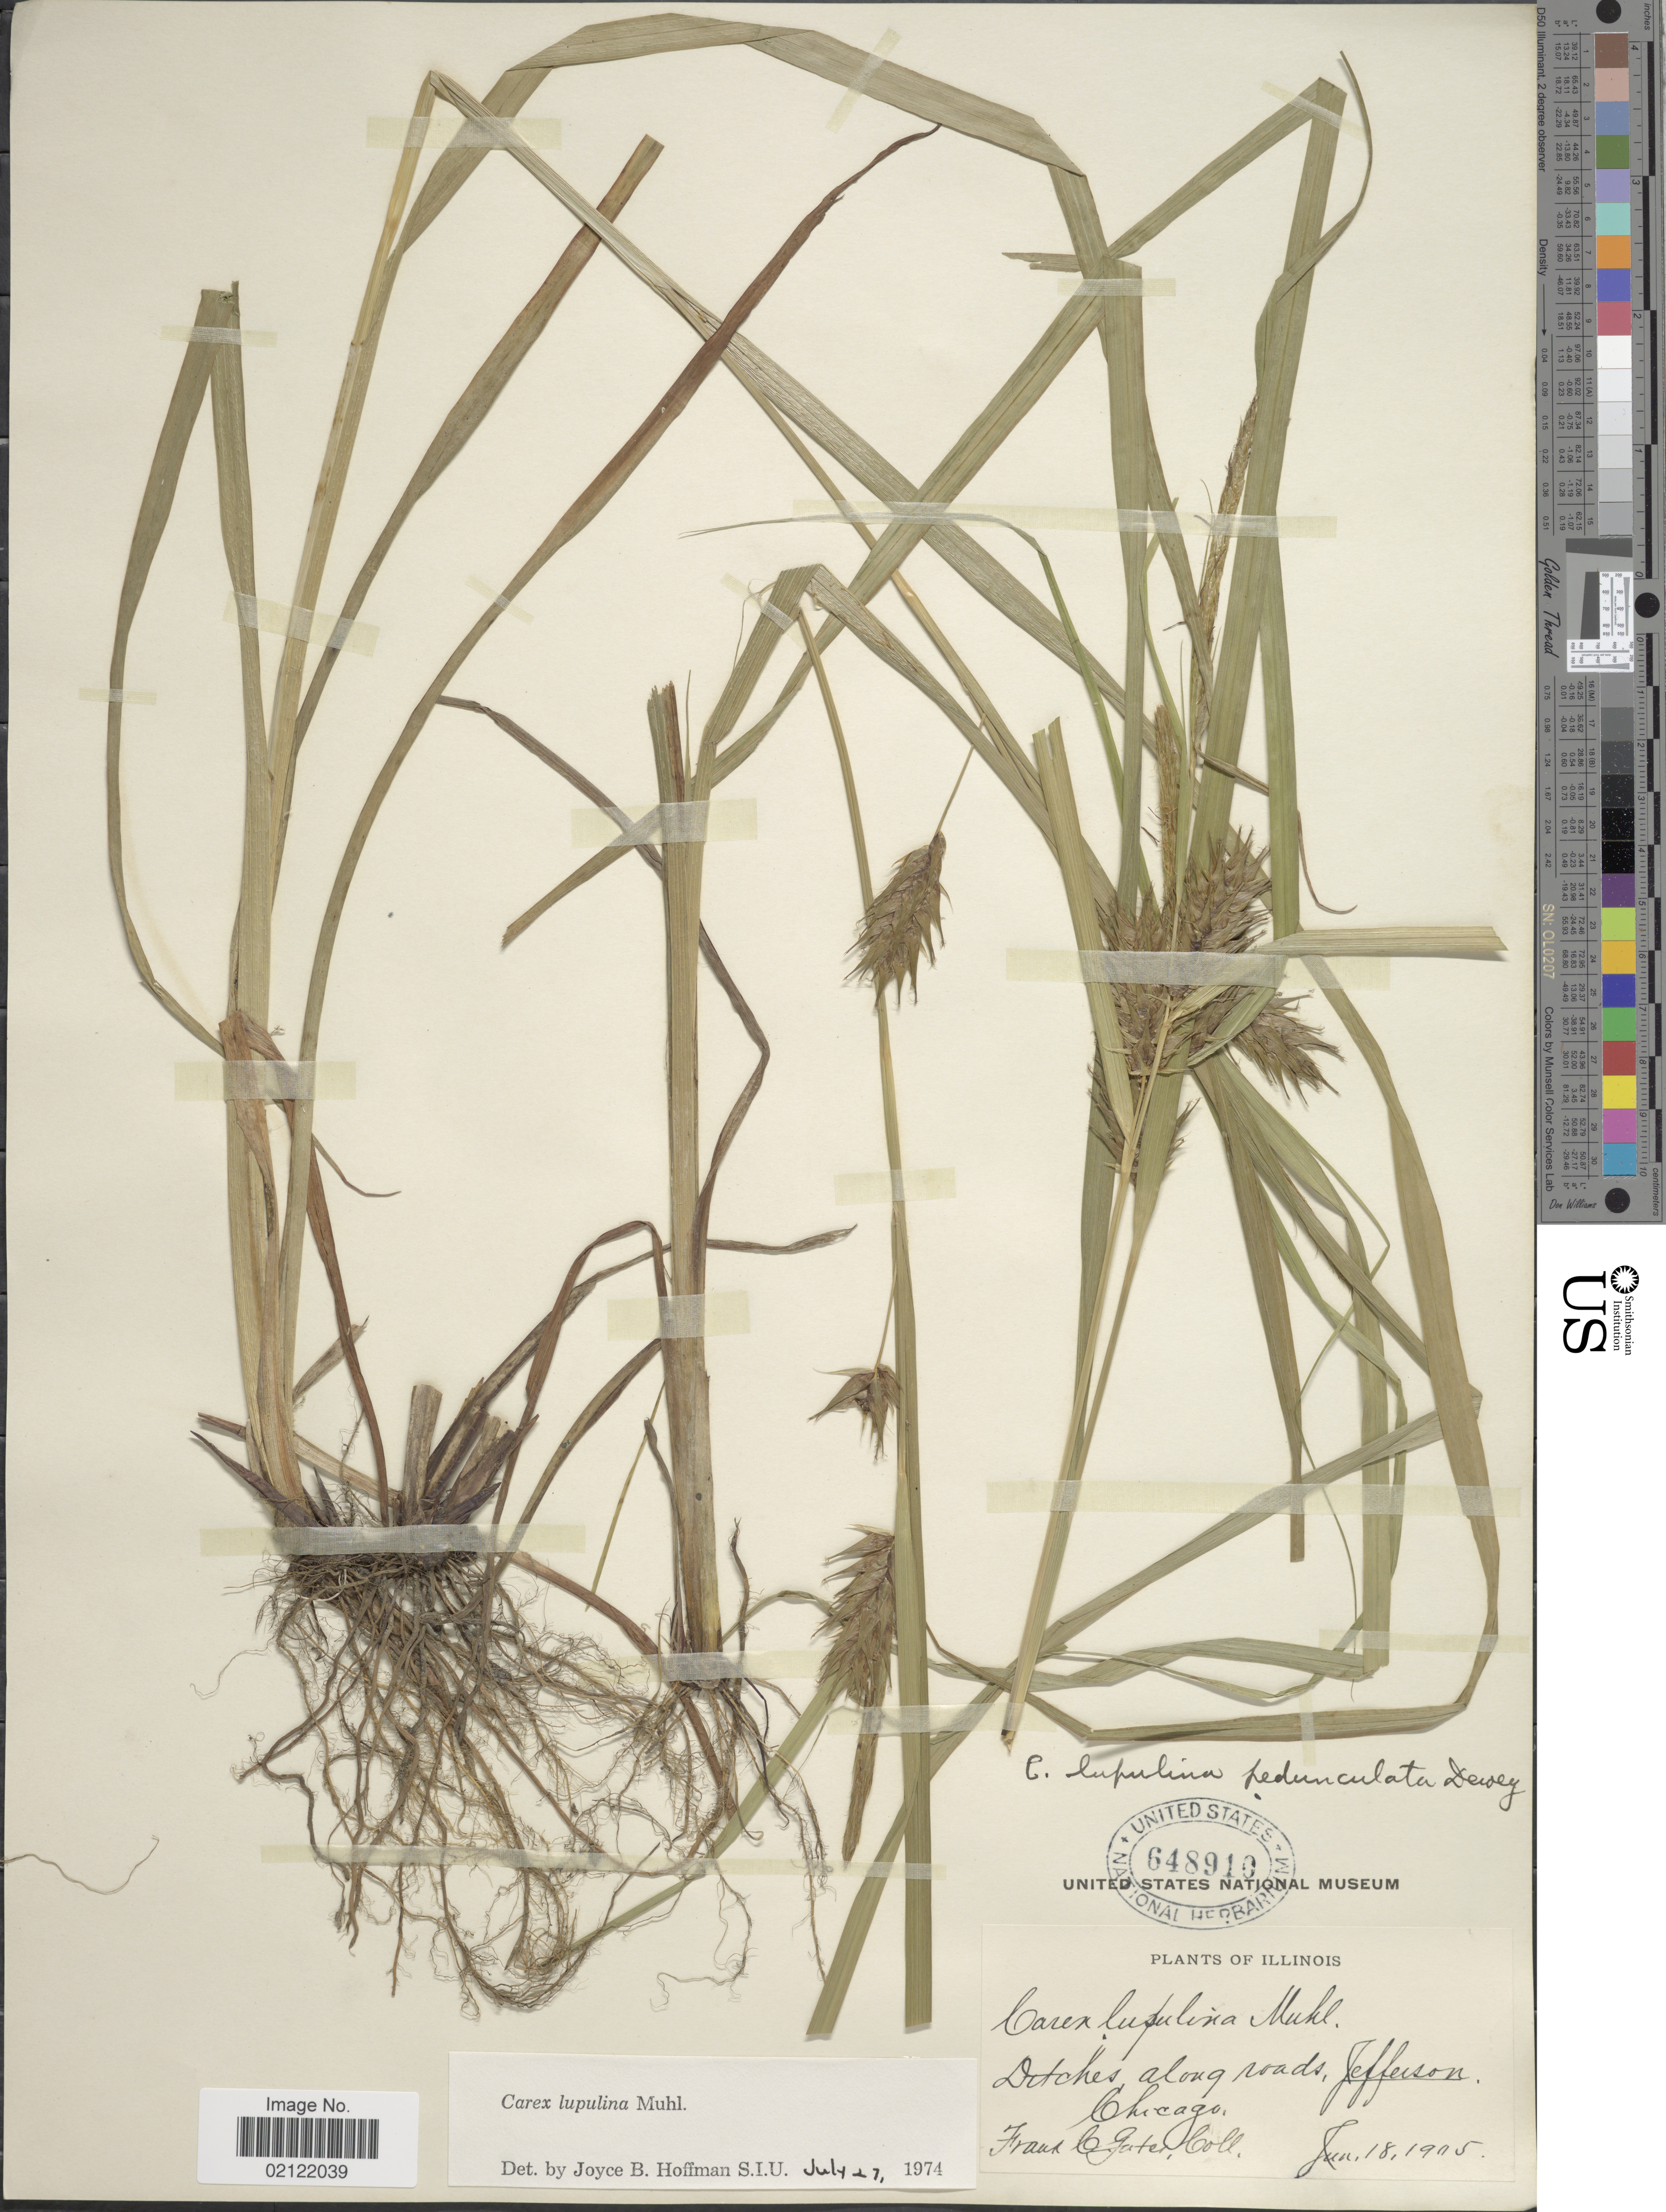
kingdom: Plantae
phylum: Tracheophyta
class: Liliopsida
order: Poales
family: Cyperaceae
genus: Carex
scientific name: Carex lupulina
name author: Muhl. ex Willd.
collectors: F. C. Gates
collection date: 1905-06-18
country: United States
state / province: Illinois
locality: Ditches along roads, Jefferson, Chicago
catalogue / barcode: US 648910